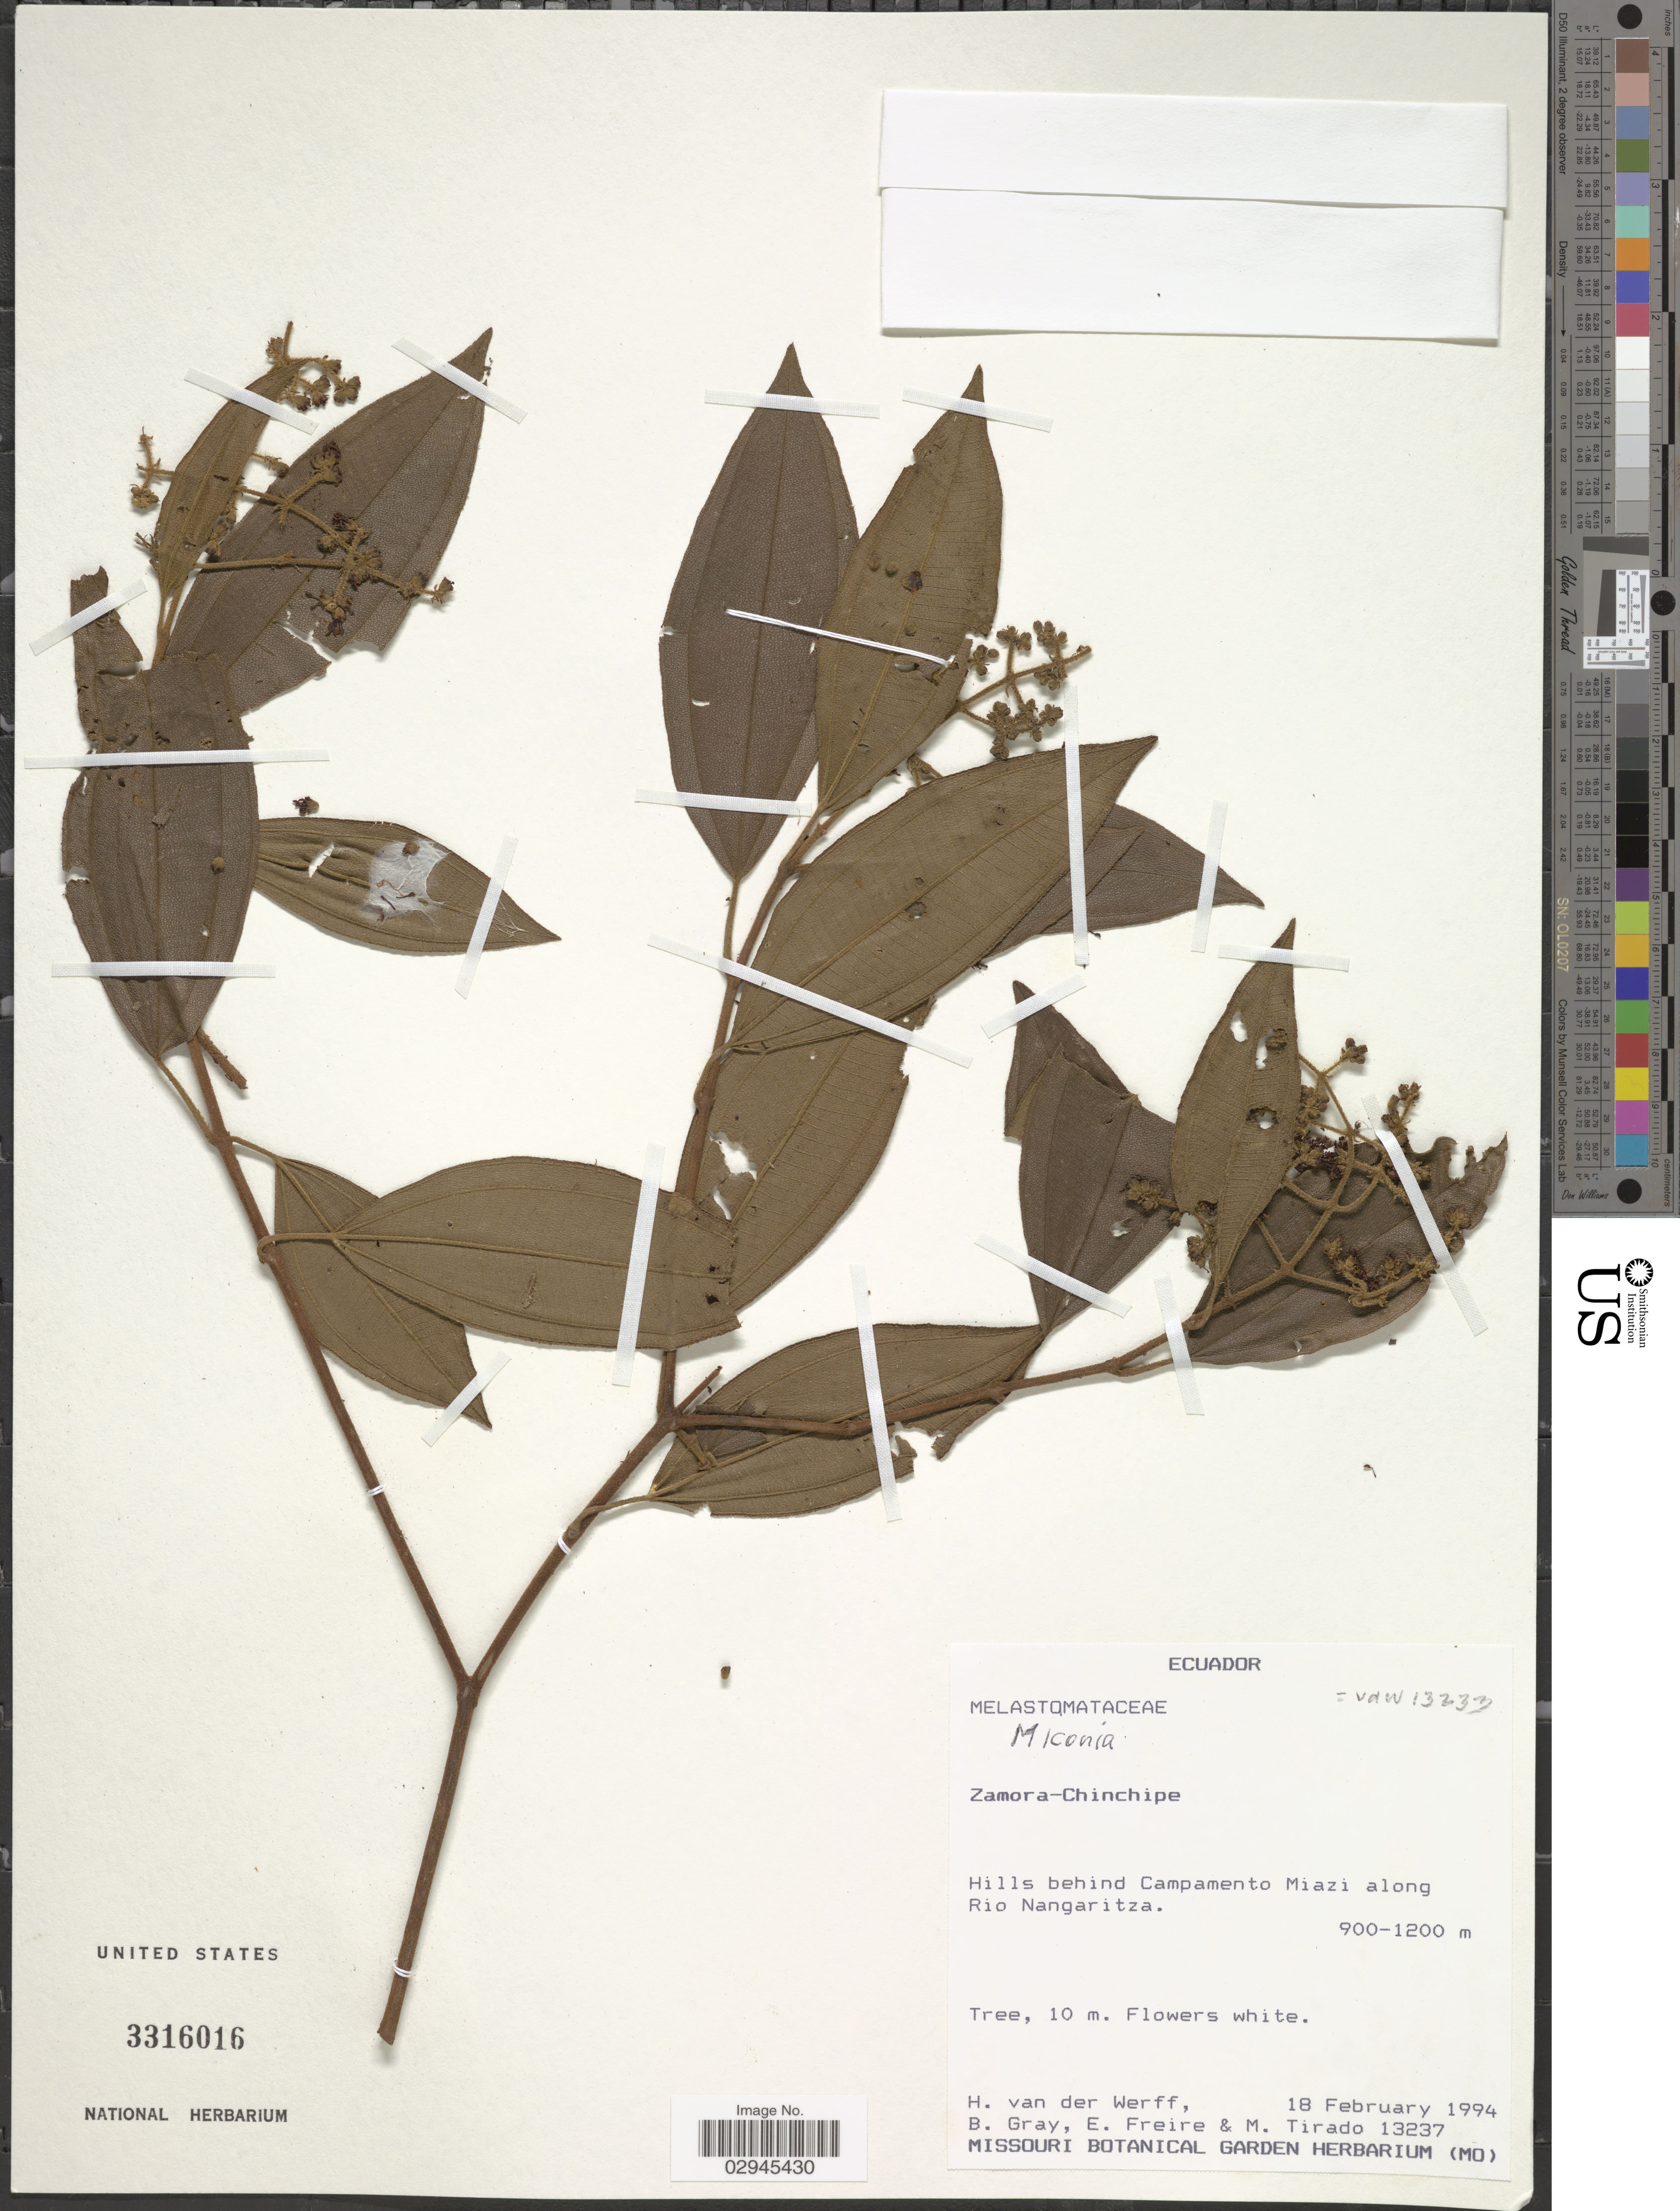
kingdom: Plantae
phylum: Tracheophyta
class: Magnoliopsida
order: Myrtales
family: Melastomataceae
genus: Miconia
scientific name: Miconia sp.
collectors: H. van der Werff, B. Gray, E. Freire & M. Tirado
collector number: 13237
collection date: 1994-02-18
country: Ecuador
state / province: Zamora-Chinchipe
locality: Hills behind Campamento Miazi along Rio Nangaritza.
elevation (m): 900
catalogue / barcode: US 3316016